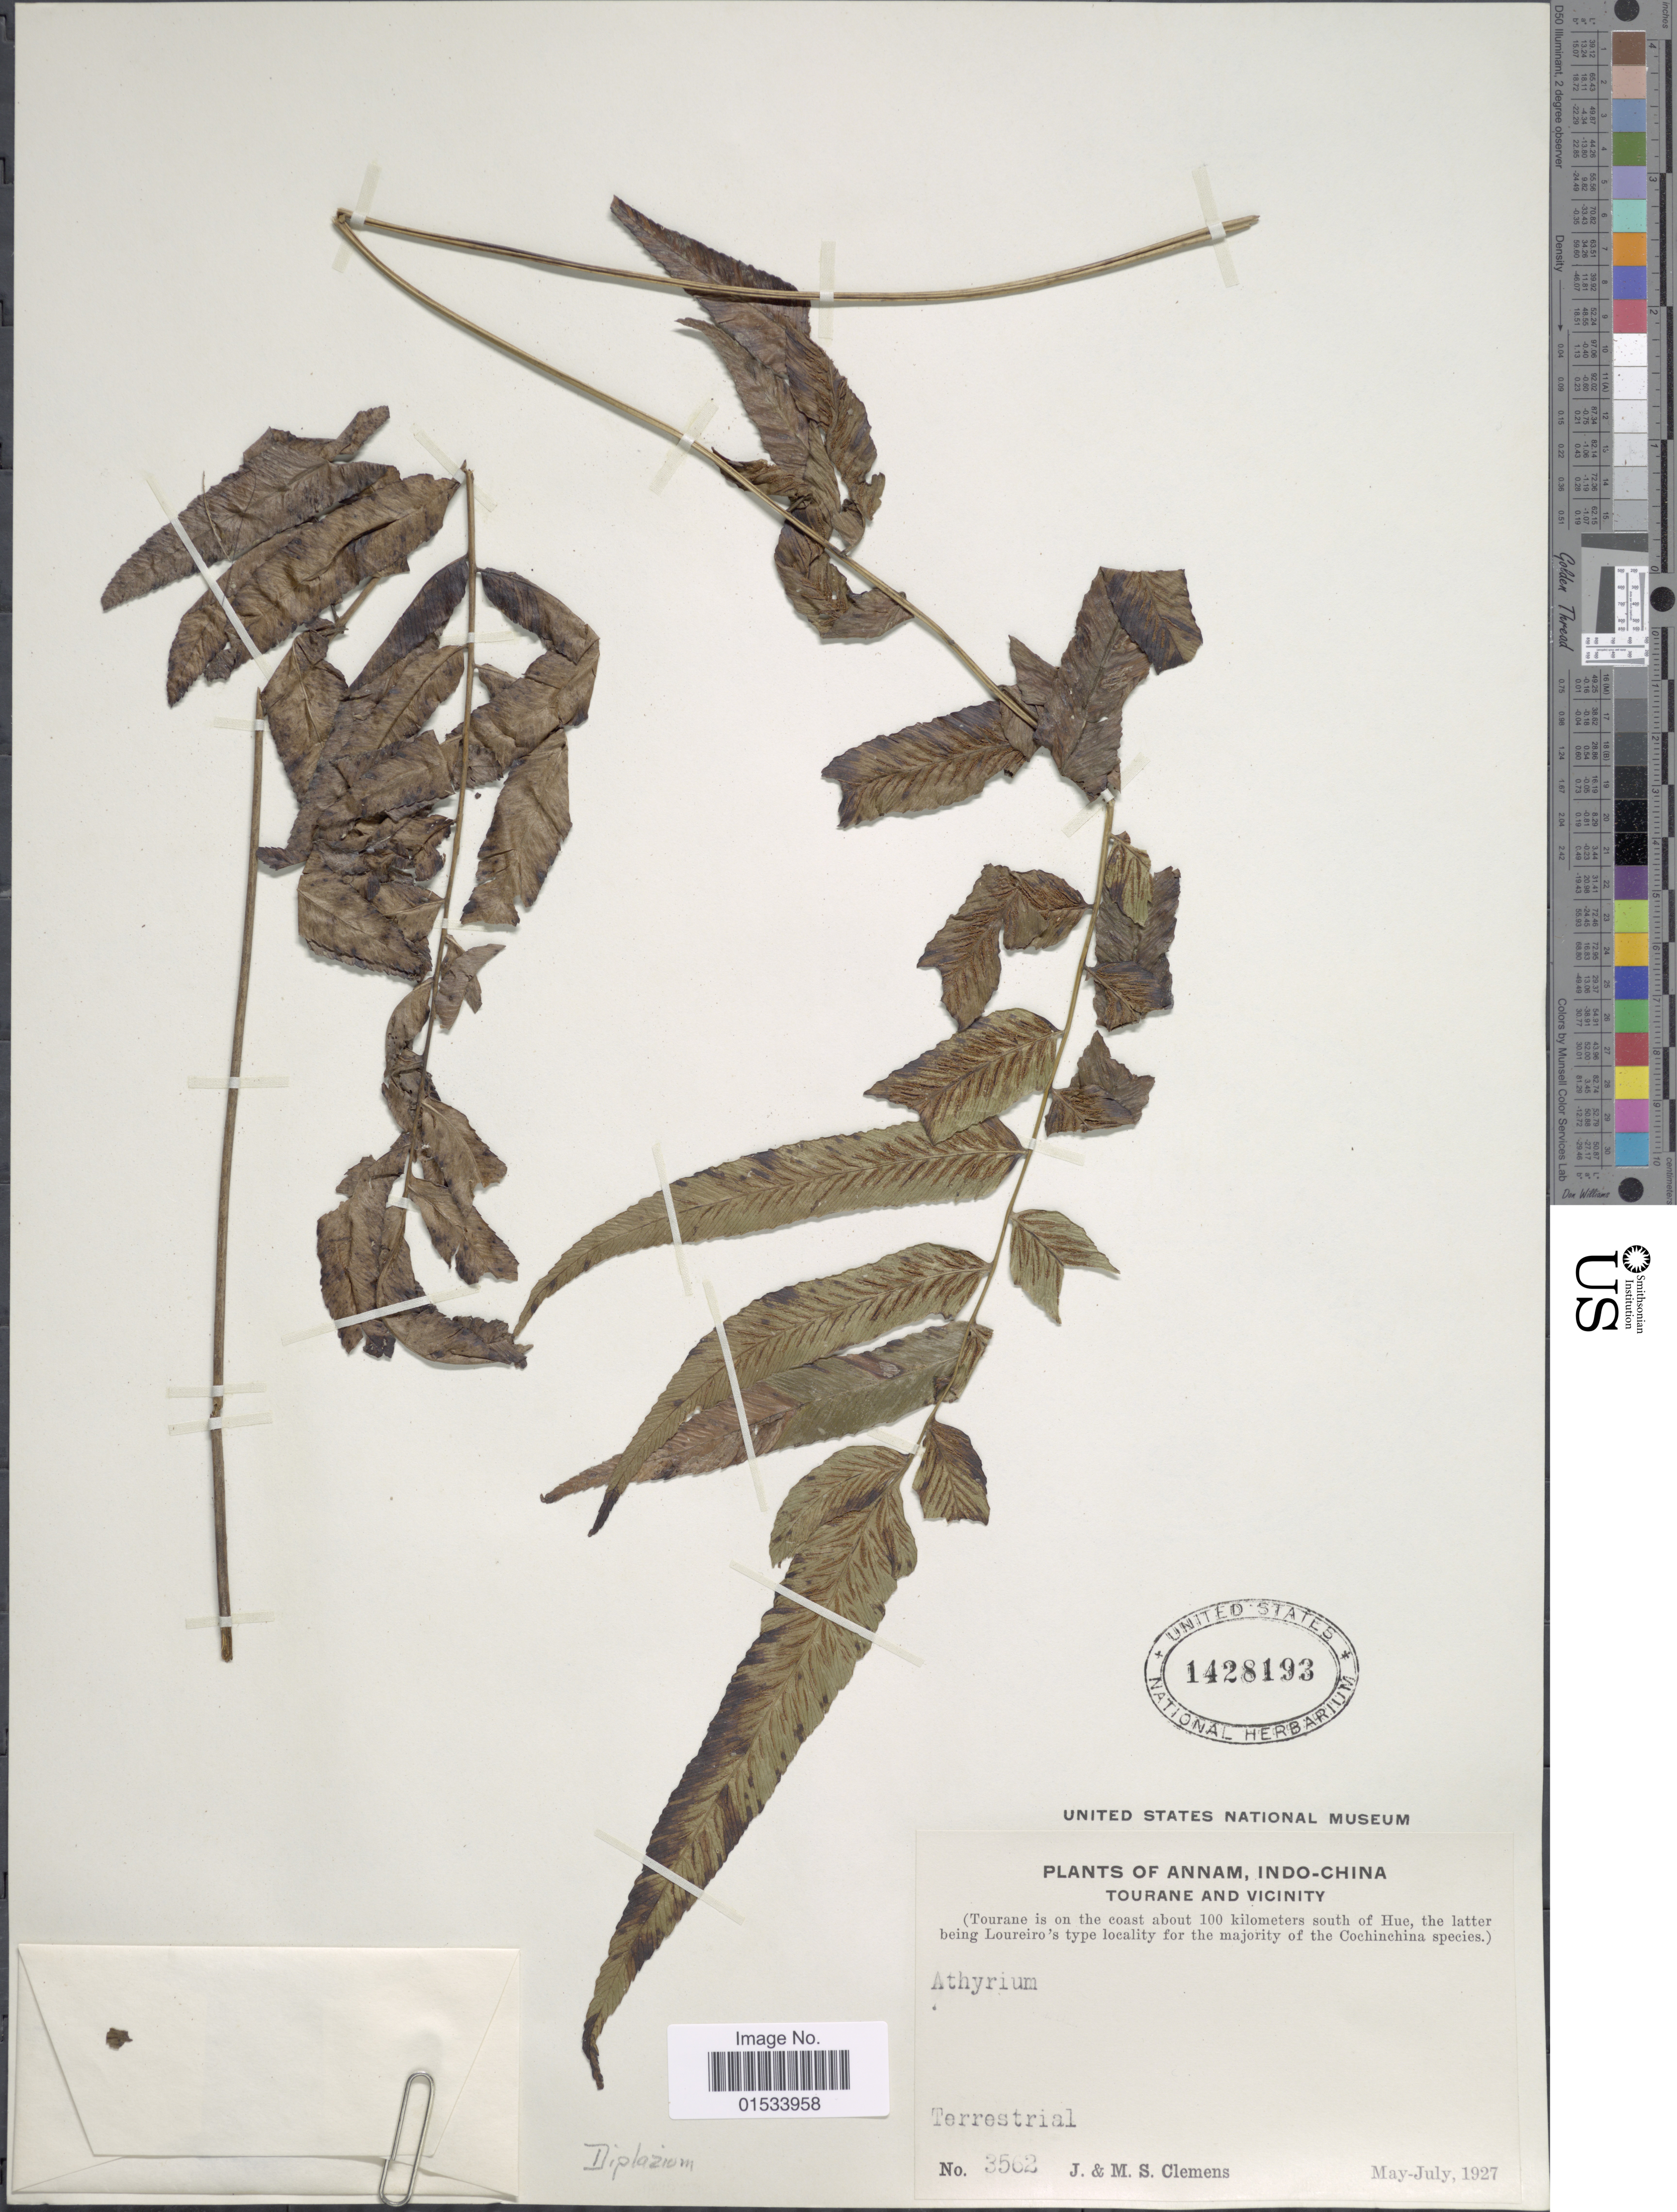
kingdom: Plantae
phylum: Tracheophyta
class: Polypodiopsida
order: Polypodiales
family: Athyriaceae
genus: Diplazium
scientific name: Diplazium lobbianum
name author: T. Moore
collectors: J. Clemens & M. S. Clemens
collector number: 3562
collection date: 1927-05/1927-07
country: Vietnam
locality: Annam, Indo-China, Tourane and Vicinity, Tourane is on the coast about 100 kilometers south of Hue, the latter being Loureiro's type locality for the majority of the Cochinchina species )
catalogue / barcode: US 1428193